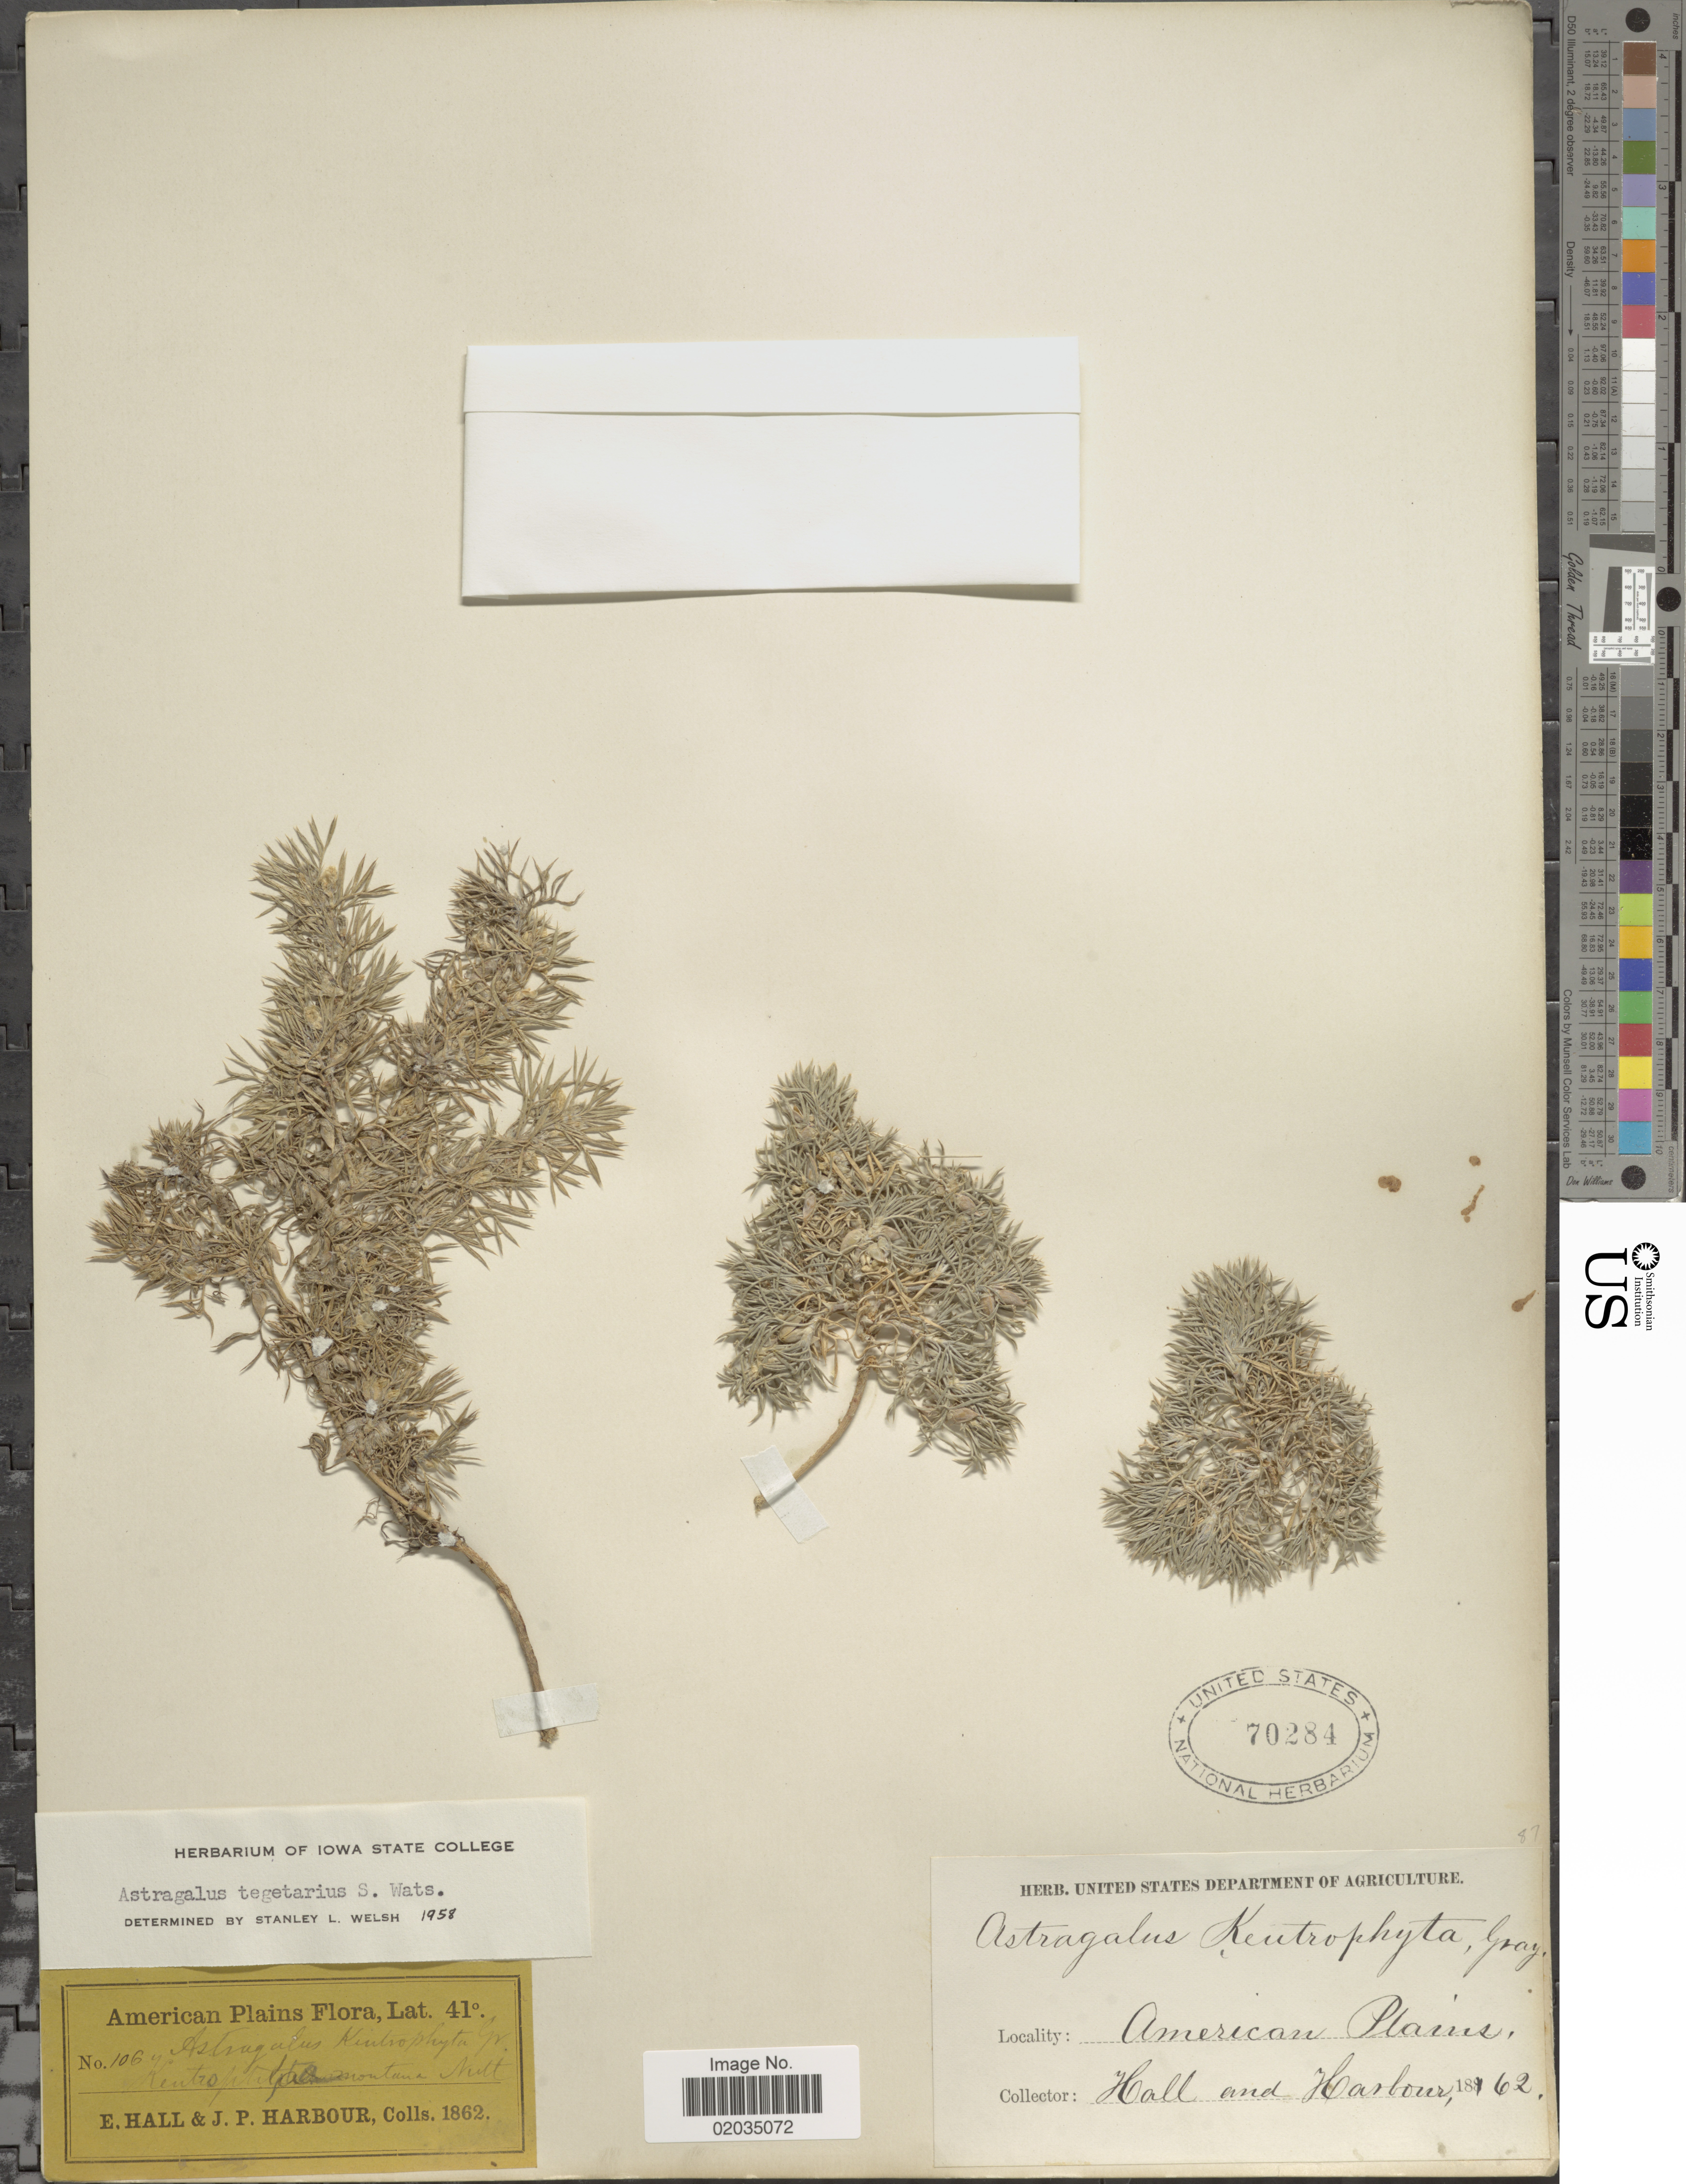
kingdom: Plantae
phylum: Tracheophyta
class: Magnoliopsida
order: Fabales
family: Fabaceae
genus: Astragalus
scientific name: Astragalus tegetarius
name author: S. Watson in C. King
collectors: E. Hall & J. Harbour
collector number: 106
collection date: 1862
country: United States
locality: American Plains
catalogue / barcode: US 70284